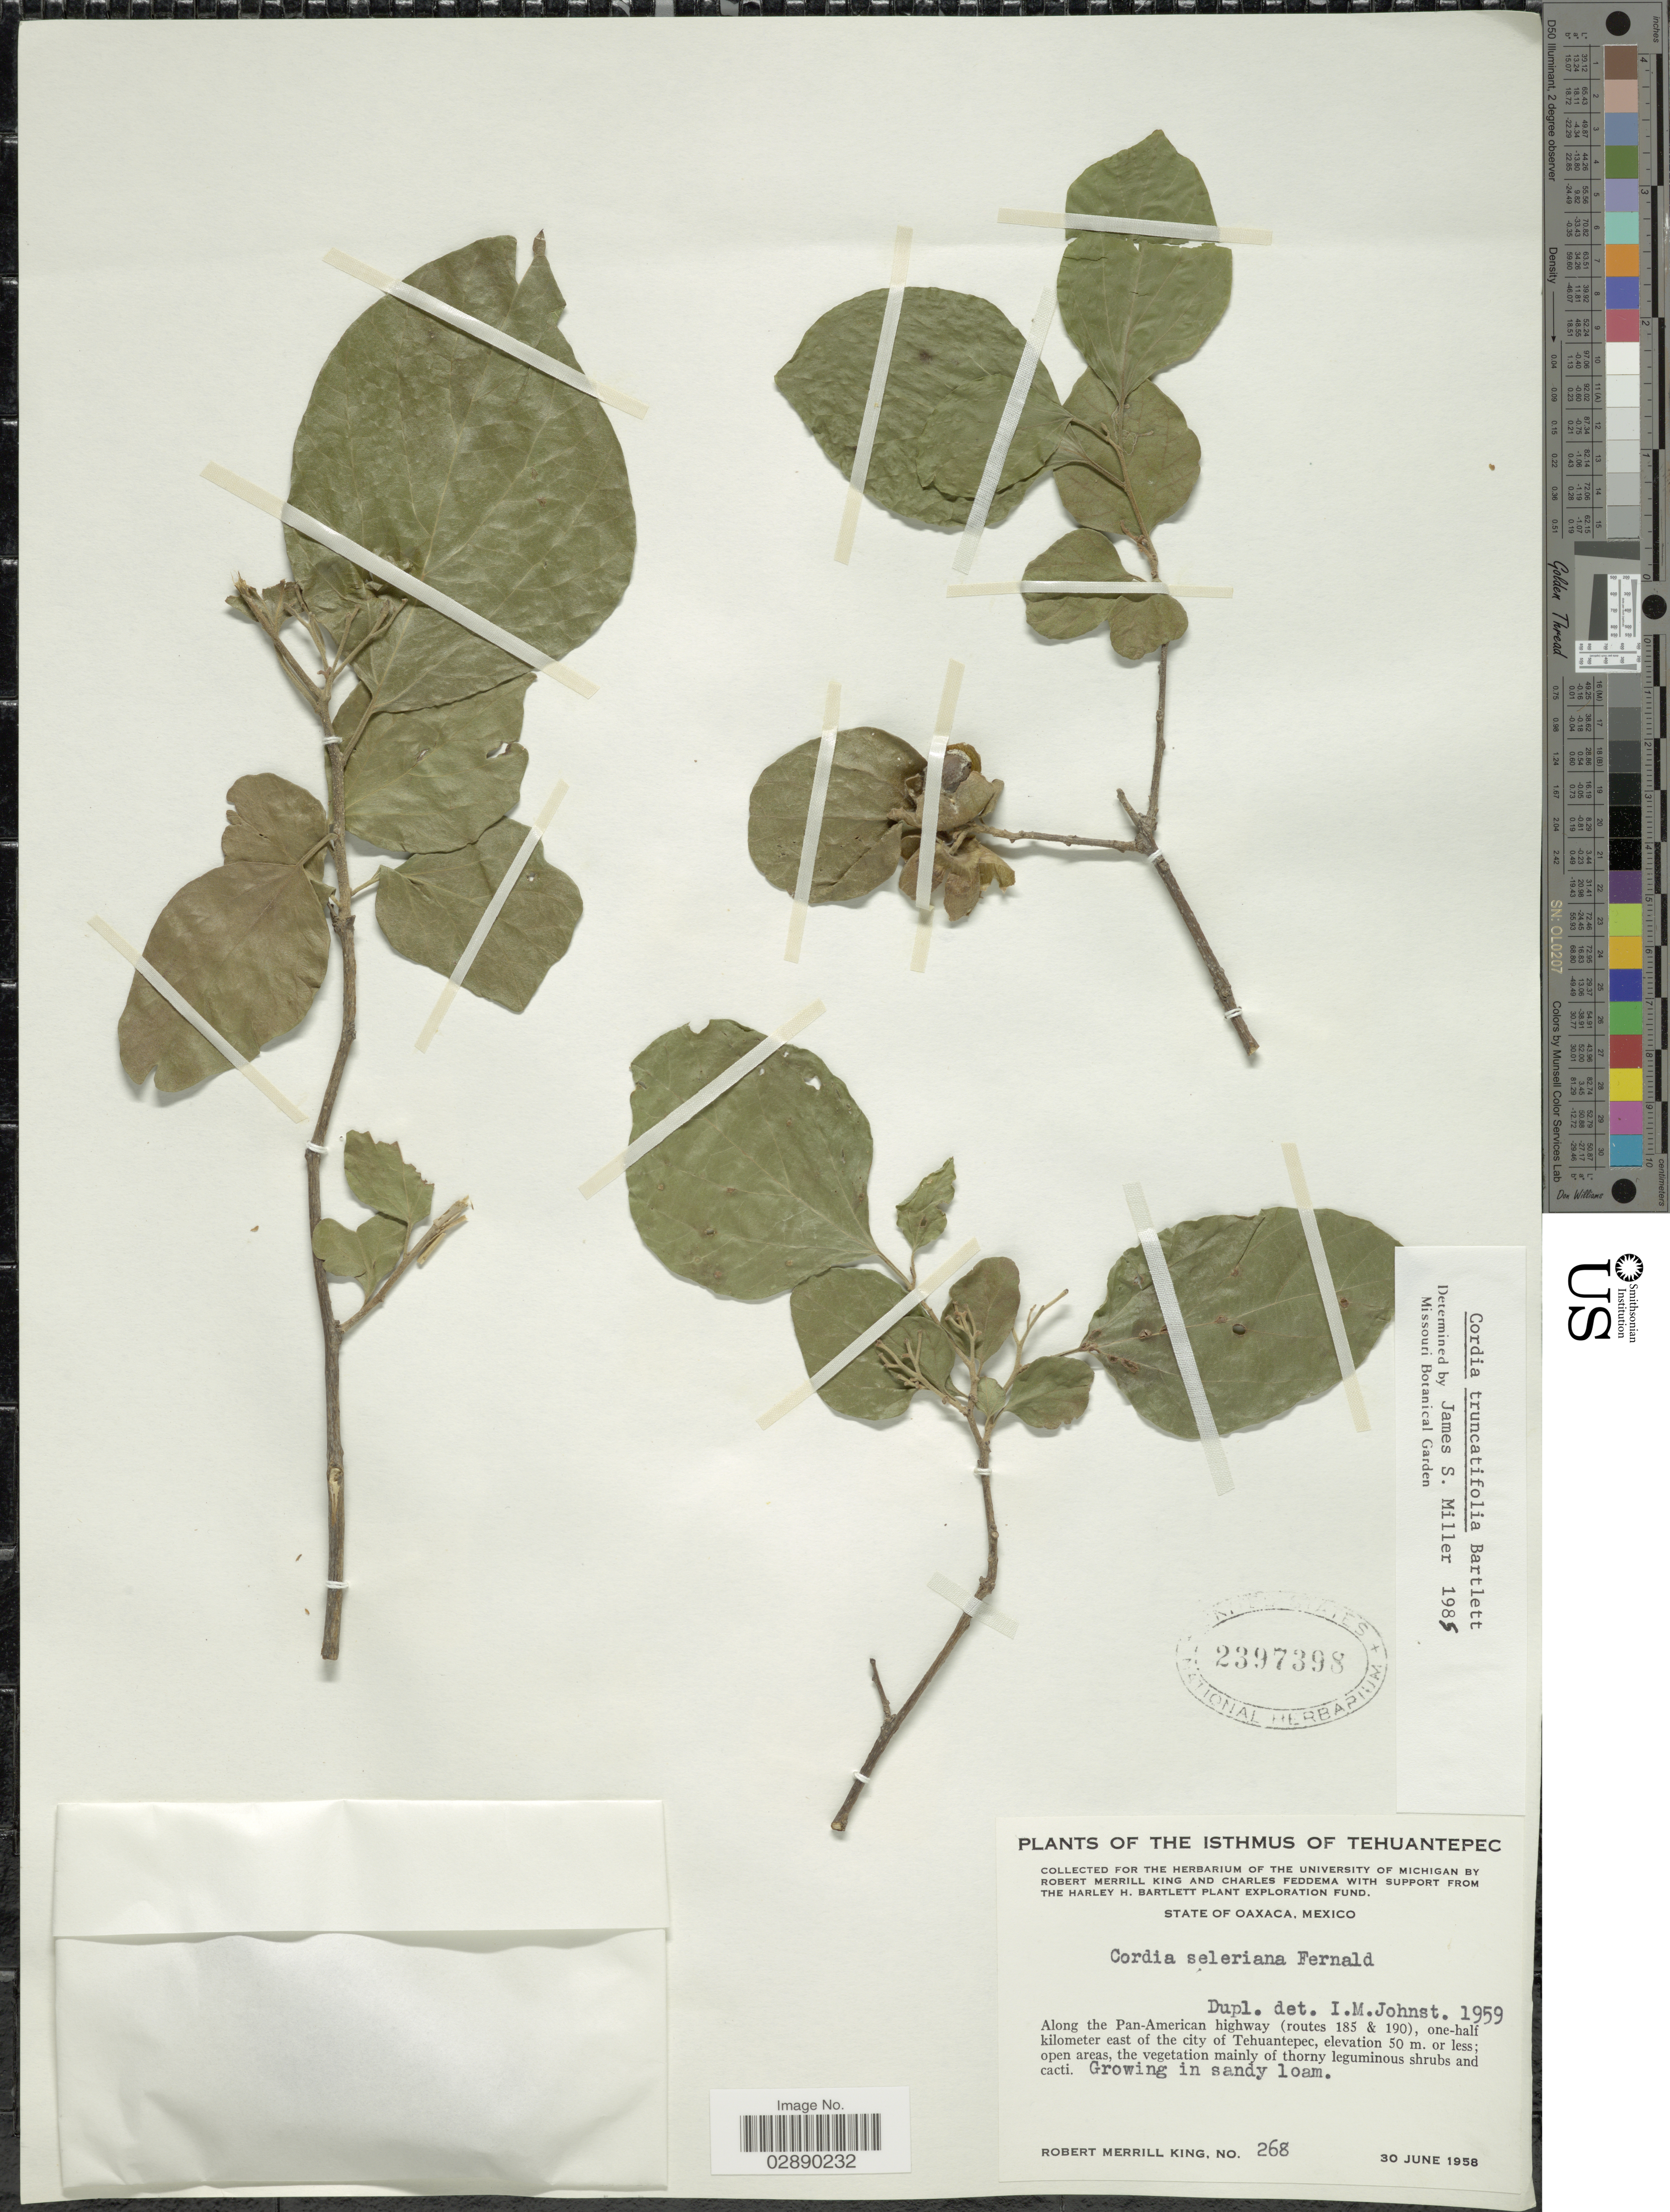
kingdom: Plantae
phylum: Tracheophyta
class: Magnoliopsida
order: Boraginales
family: Cordiaceae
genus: Cordia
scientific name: Cordia truncatifolia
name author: Bartlett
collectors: R. M. King & C. Feddema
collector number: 268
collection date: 1958-06-30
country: Mexico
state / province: Oaxaca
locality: The Isthmus of Tehuantepec. Along the Pan-American highway (routes 185 & 190), one-half kilometer east of the city of Tehuantepec.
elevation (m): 50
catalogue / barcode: US 2397398